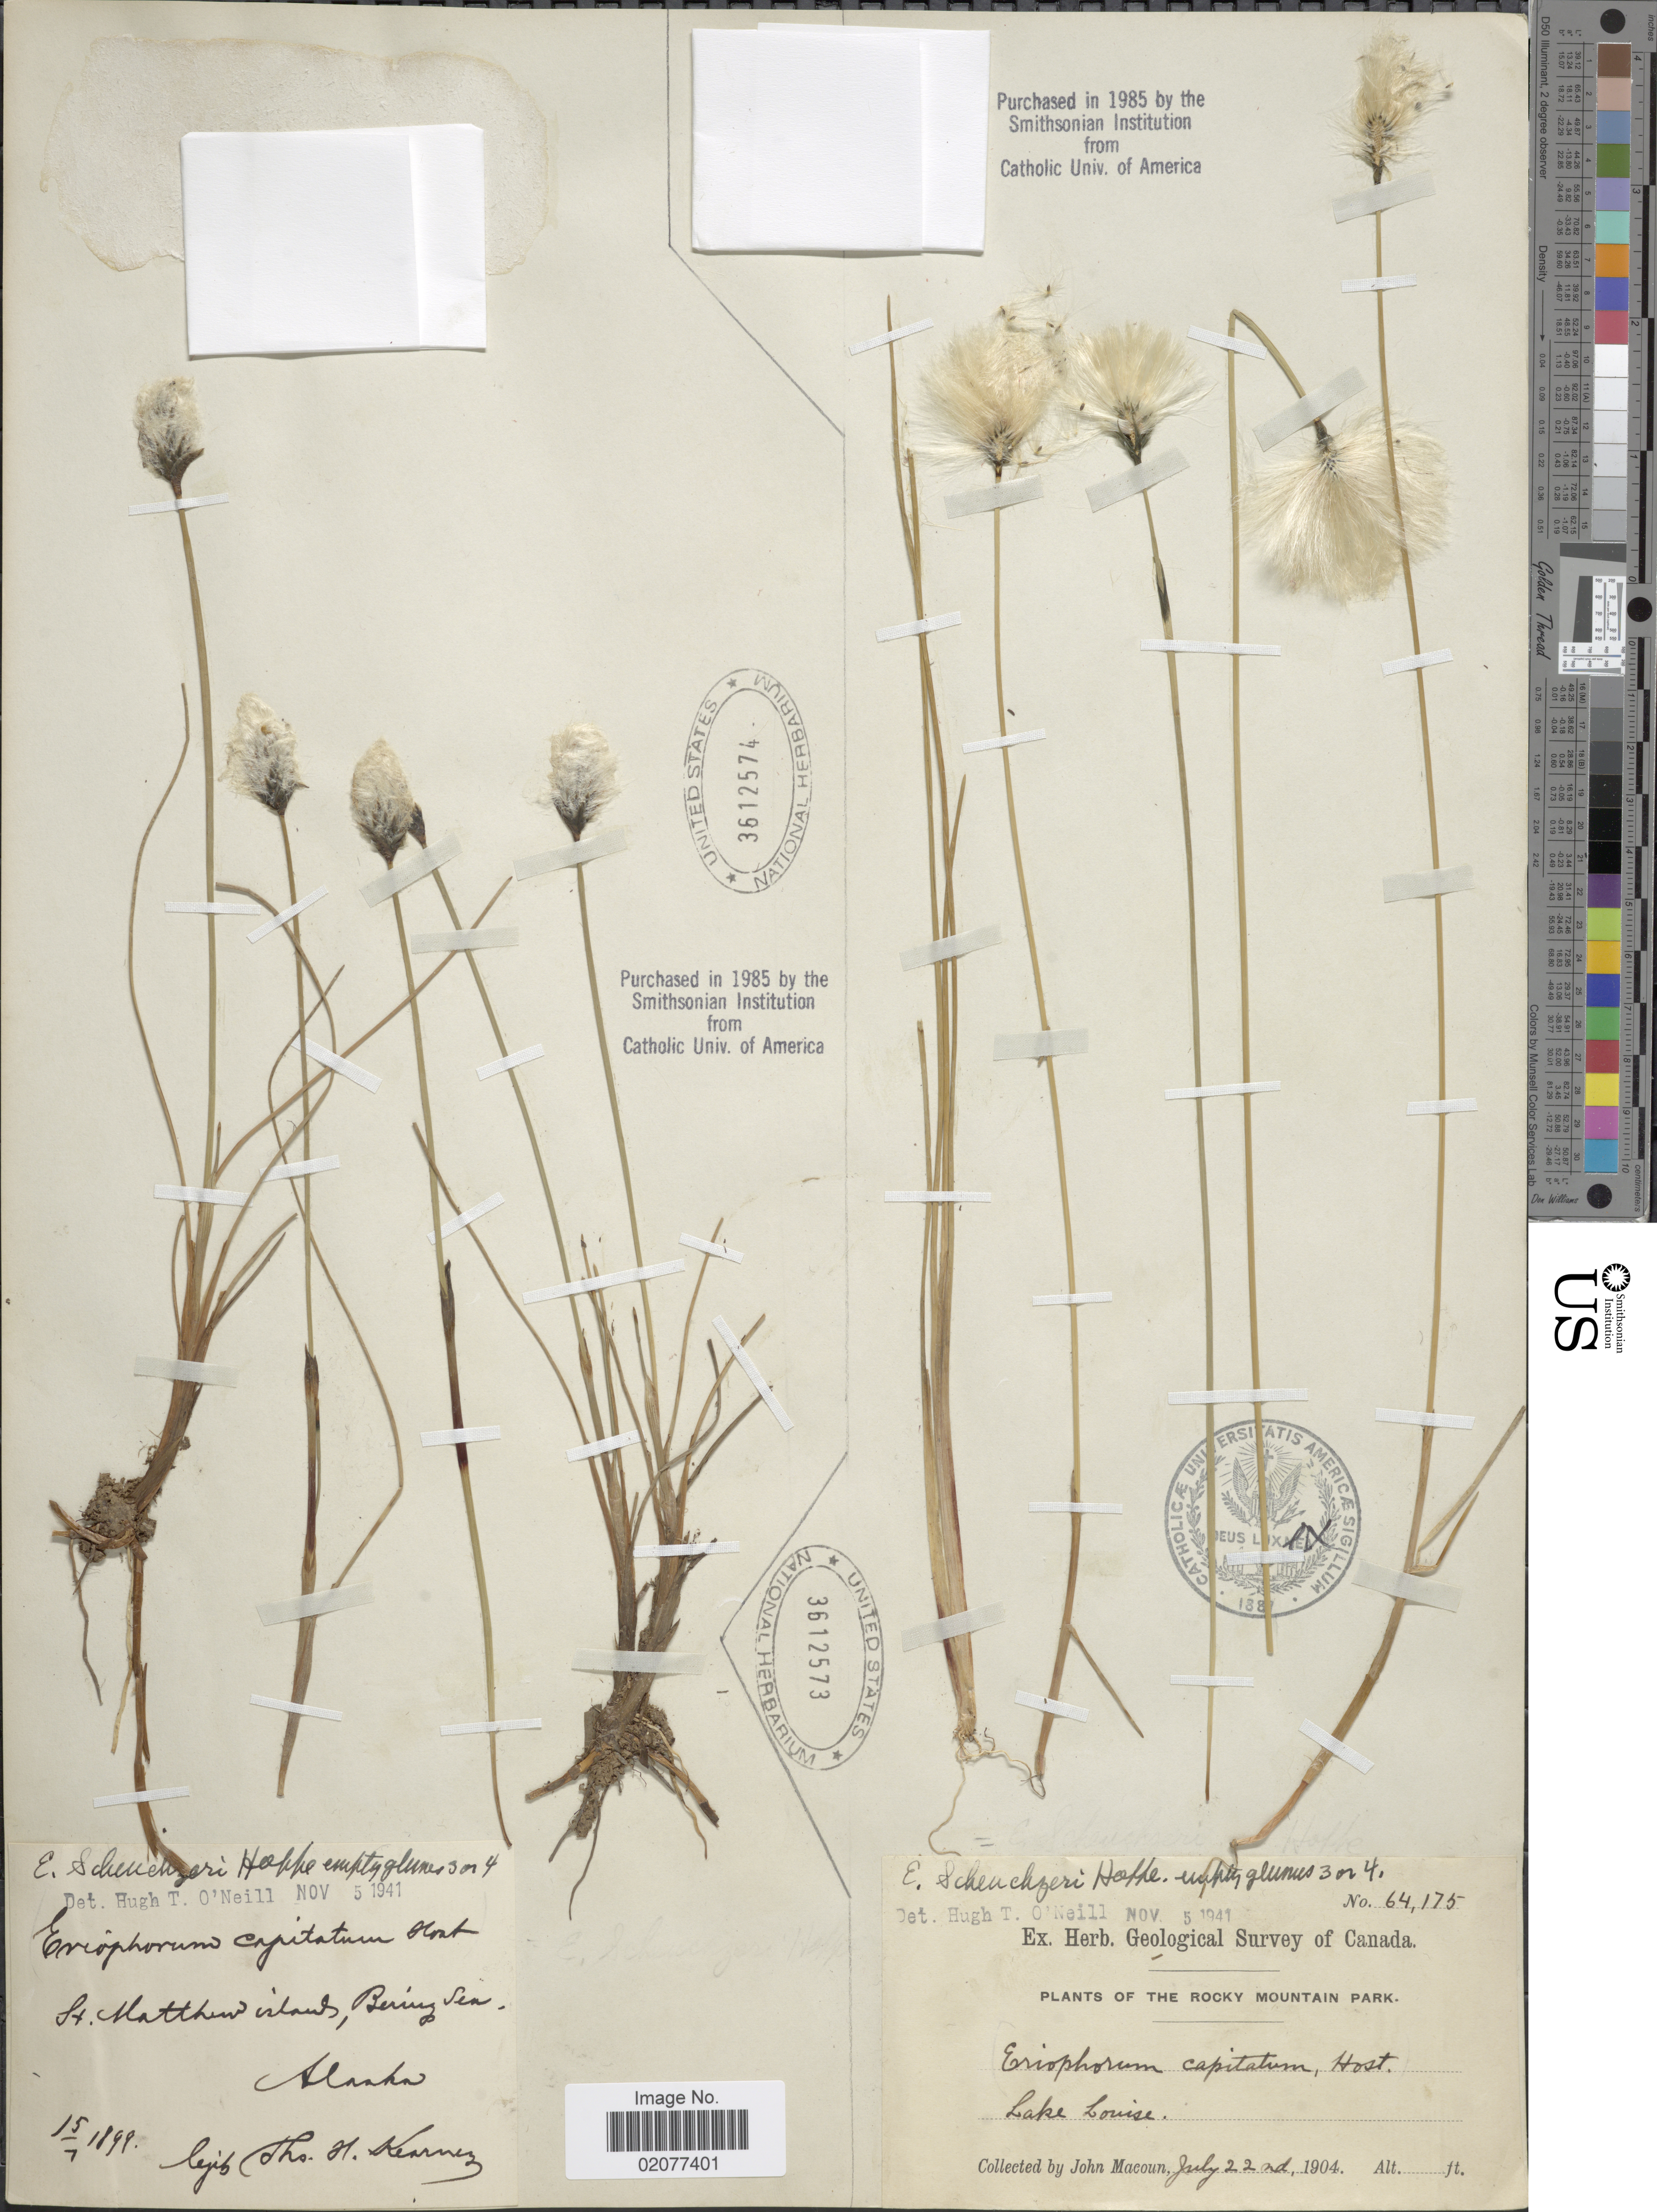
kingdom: Plantae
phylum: Tracheophyta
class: Liliopsida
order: Poales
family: Cyperaceae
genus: Eriophorum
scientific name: Eriophorum scheuchzeri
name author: Hoppe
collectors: T. H. Kearney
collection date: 1899-07-15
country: United States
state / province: Alaska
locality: St. Matthew Island. Bering Sea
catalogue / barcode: US 3612574